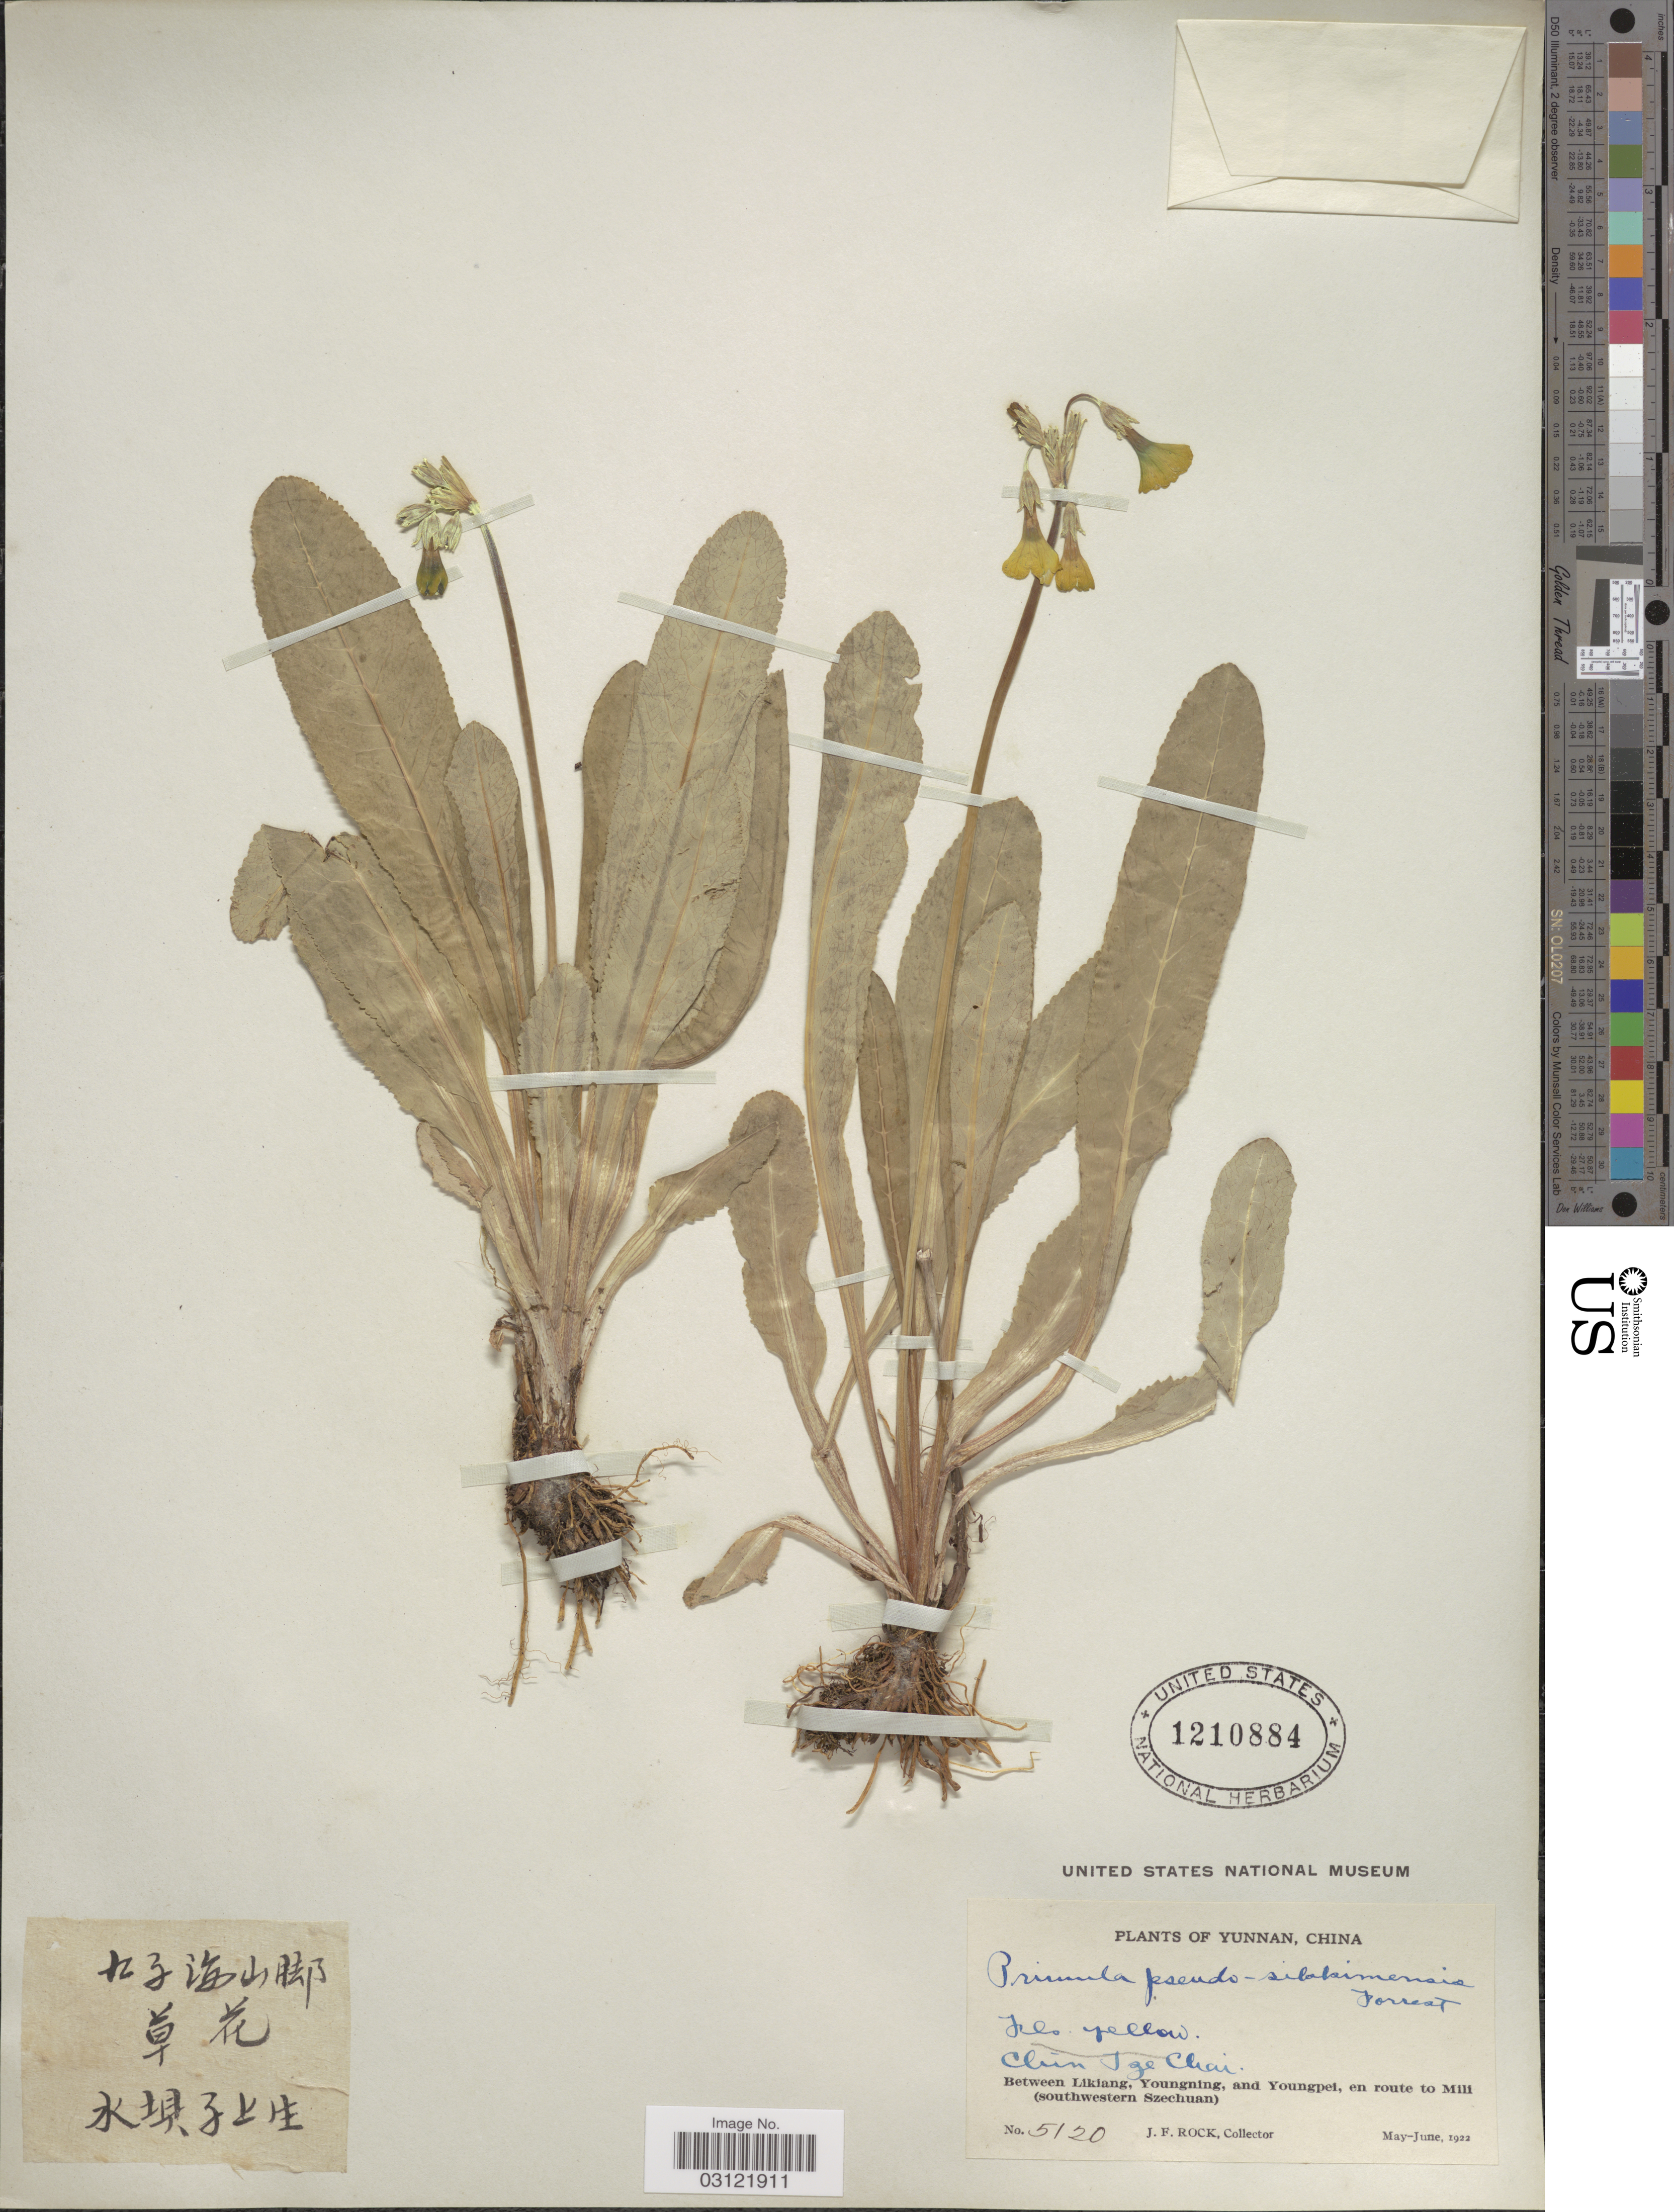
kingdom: Plantae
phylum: Tracheophyta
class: Magnoliopsida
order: Ericales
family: Primulaceae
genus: Primula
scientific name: Primula pseudosikkimensis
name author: Forrest ex Diels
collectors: J. Rock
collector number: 5120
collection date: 1922-05/1922-06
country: China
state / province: Yunnan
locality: Chin Tze Chai. Between Likiang, Youngning, and Youngpei, en route to Mili (southwestern Szechuan).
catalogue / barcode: US 1210884